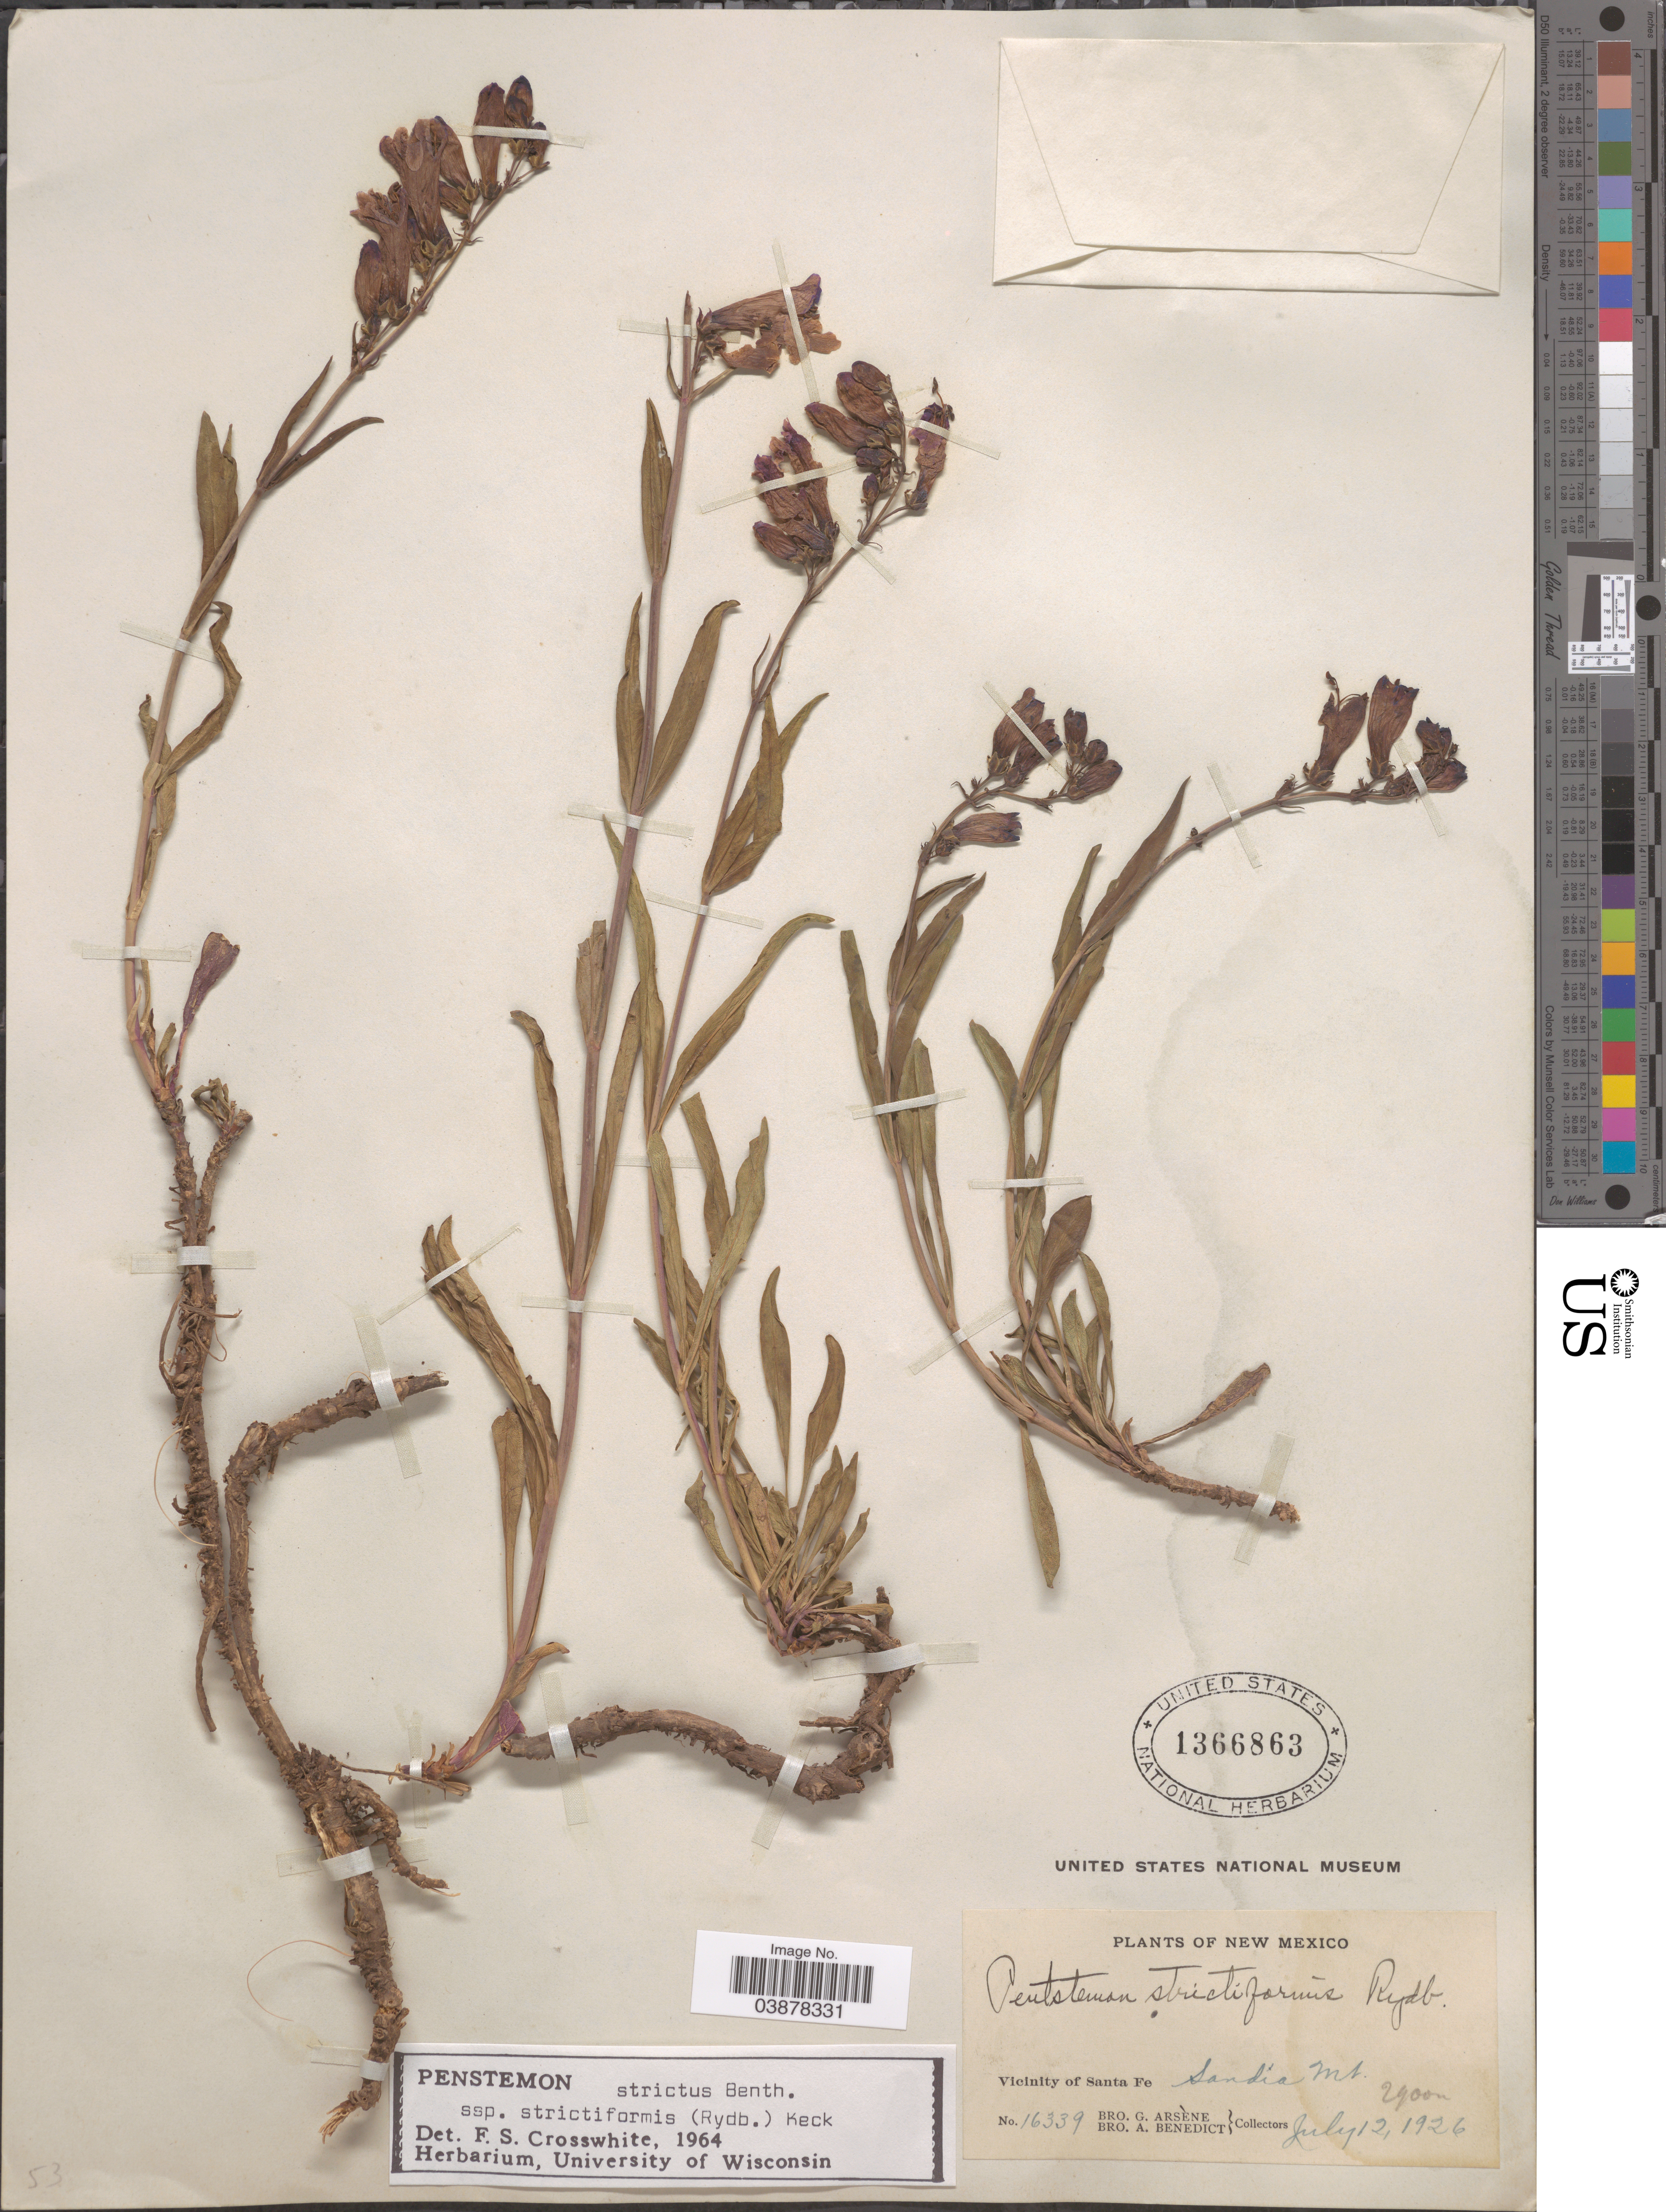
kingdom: Plantae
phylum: Tracheophyta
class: Magnoliopsida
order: Lamiales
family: Plantaginaceae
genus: Penstemon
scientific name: Penstemon strictus subsp. strictiformis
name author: (Rydb.) D.D. Keck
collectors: Bro. G. Arsène & Bro. A. Benedict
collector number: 16339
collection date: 1926-07-12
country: United States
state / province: New Mexico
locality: Vicinity of Santa Fe. Sandia Mt.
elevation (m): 2900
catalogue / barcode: US 1366863